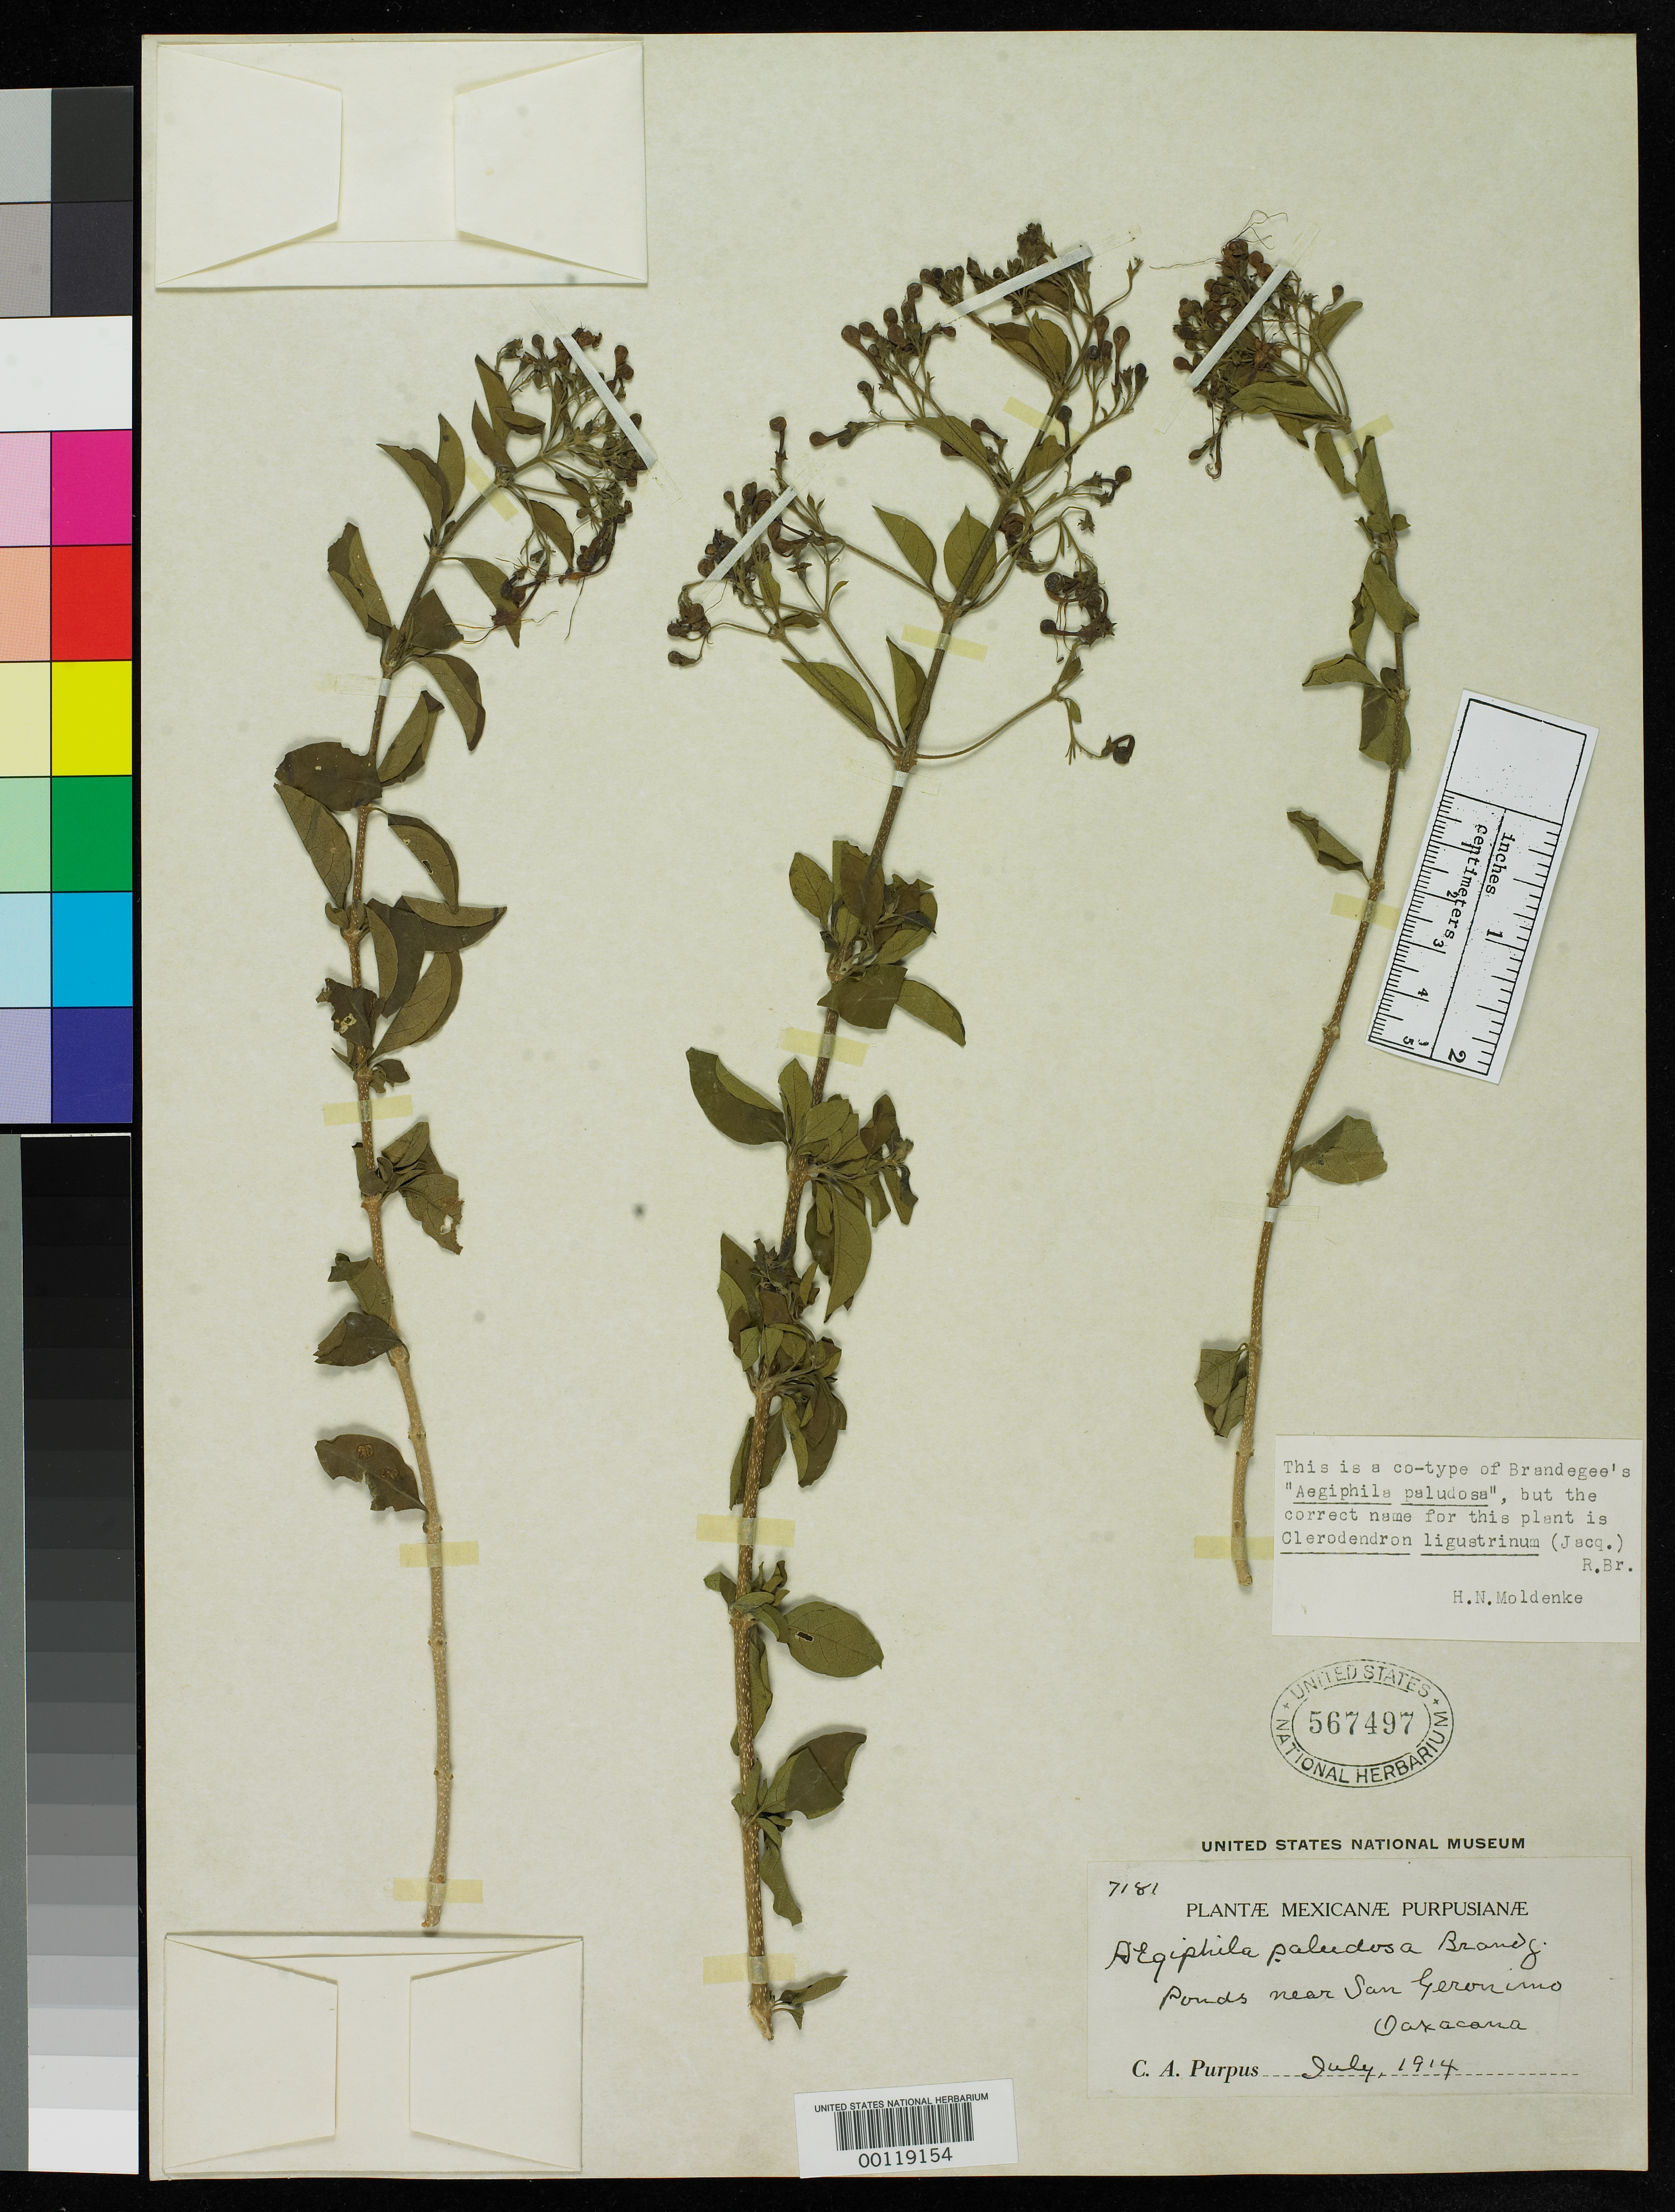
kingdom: Plantae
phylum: Tracheophyta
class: Magnoliopsida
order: Lamiales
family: Lamiaceae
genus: Aegiphila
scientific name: Aegiphila paludosa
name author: Brandegee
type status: Isotype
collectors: C. A. Purpus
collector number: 7181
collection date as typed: Jul 1914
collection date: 1914-07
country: Mexico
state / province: Oaxaca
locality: San Geronimo.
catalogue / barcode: US 567497